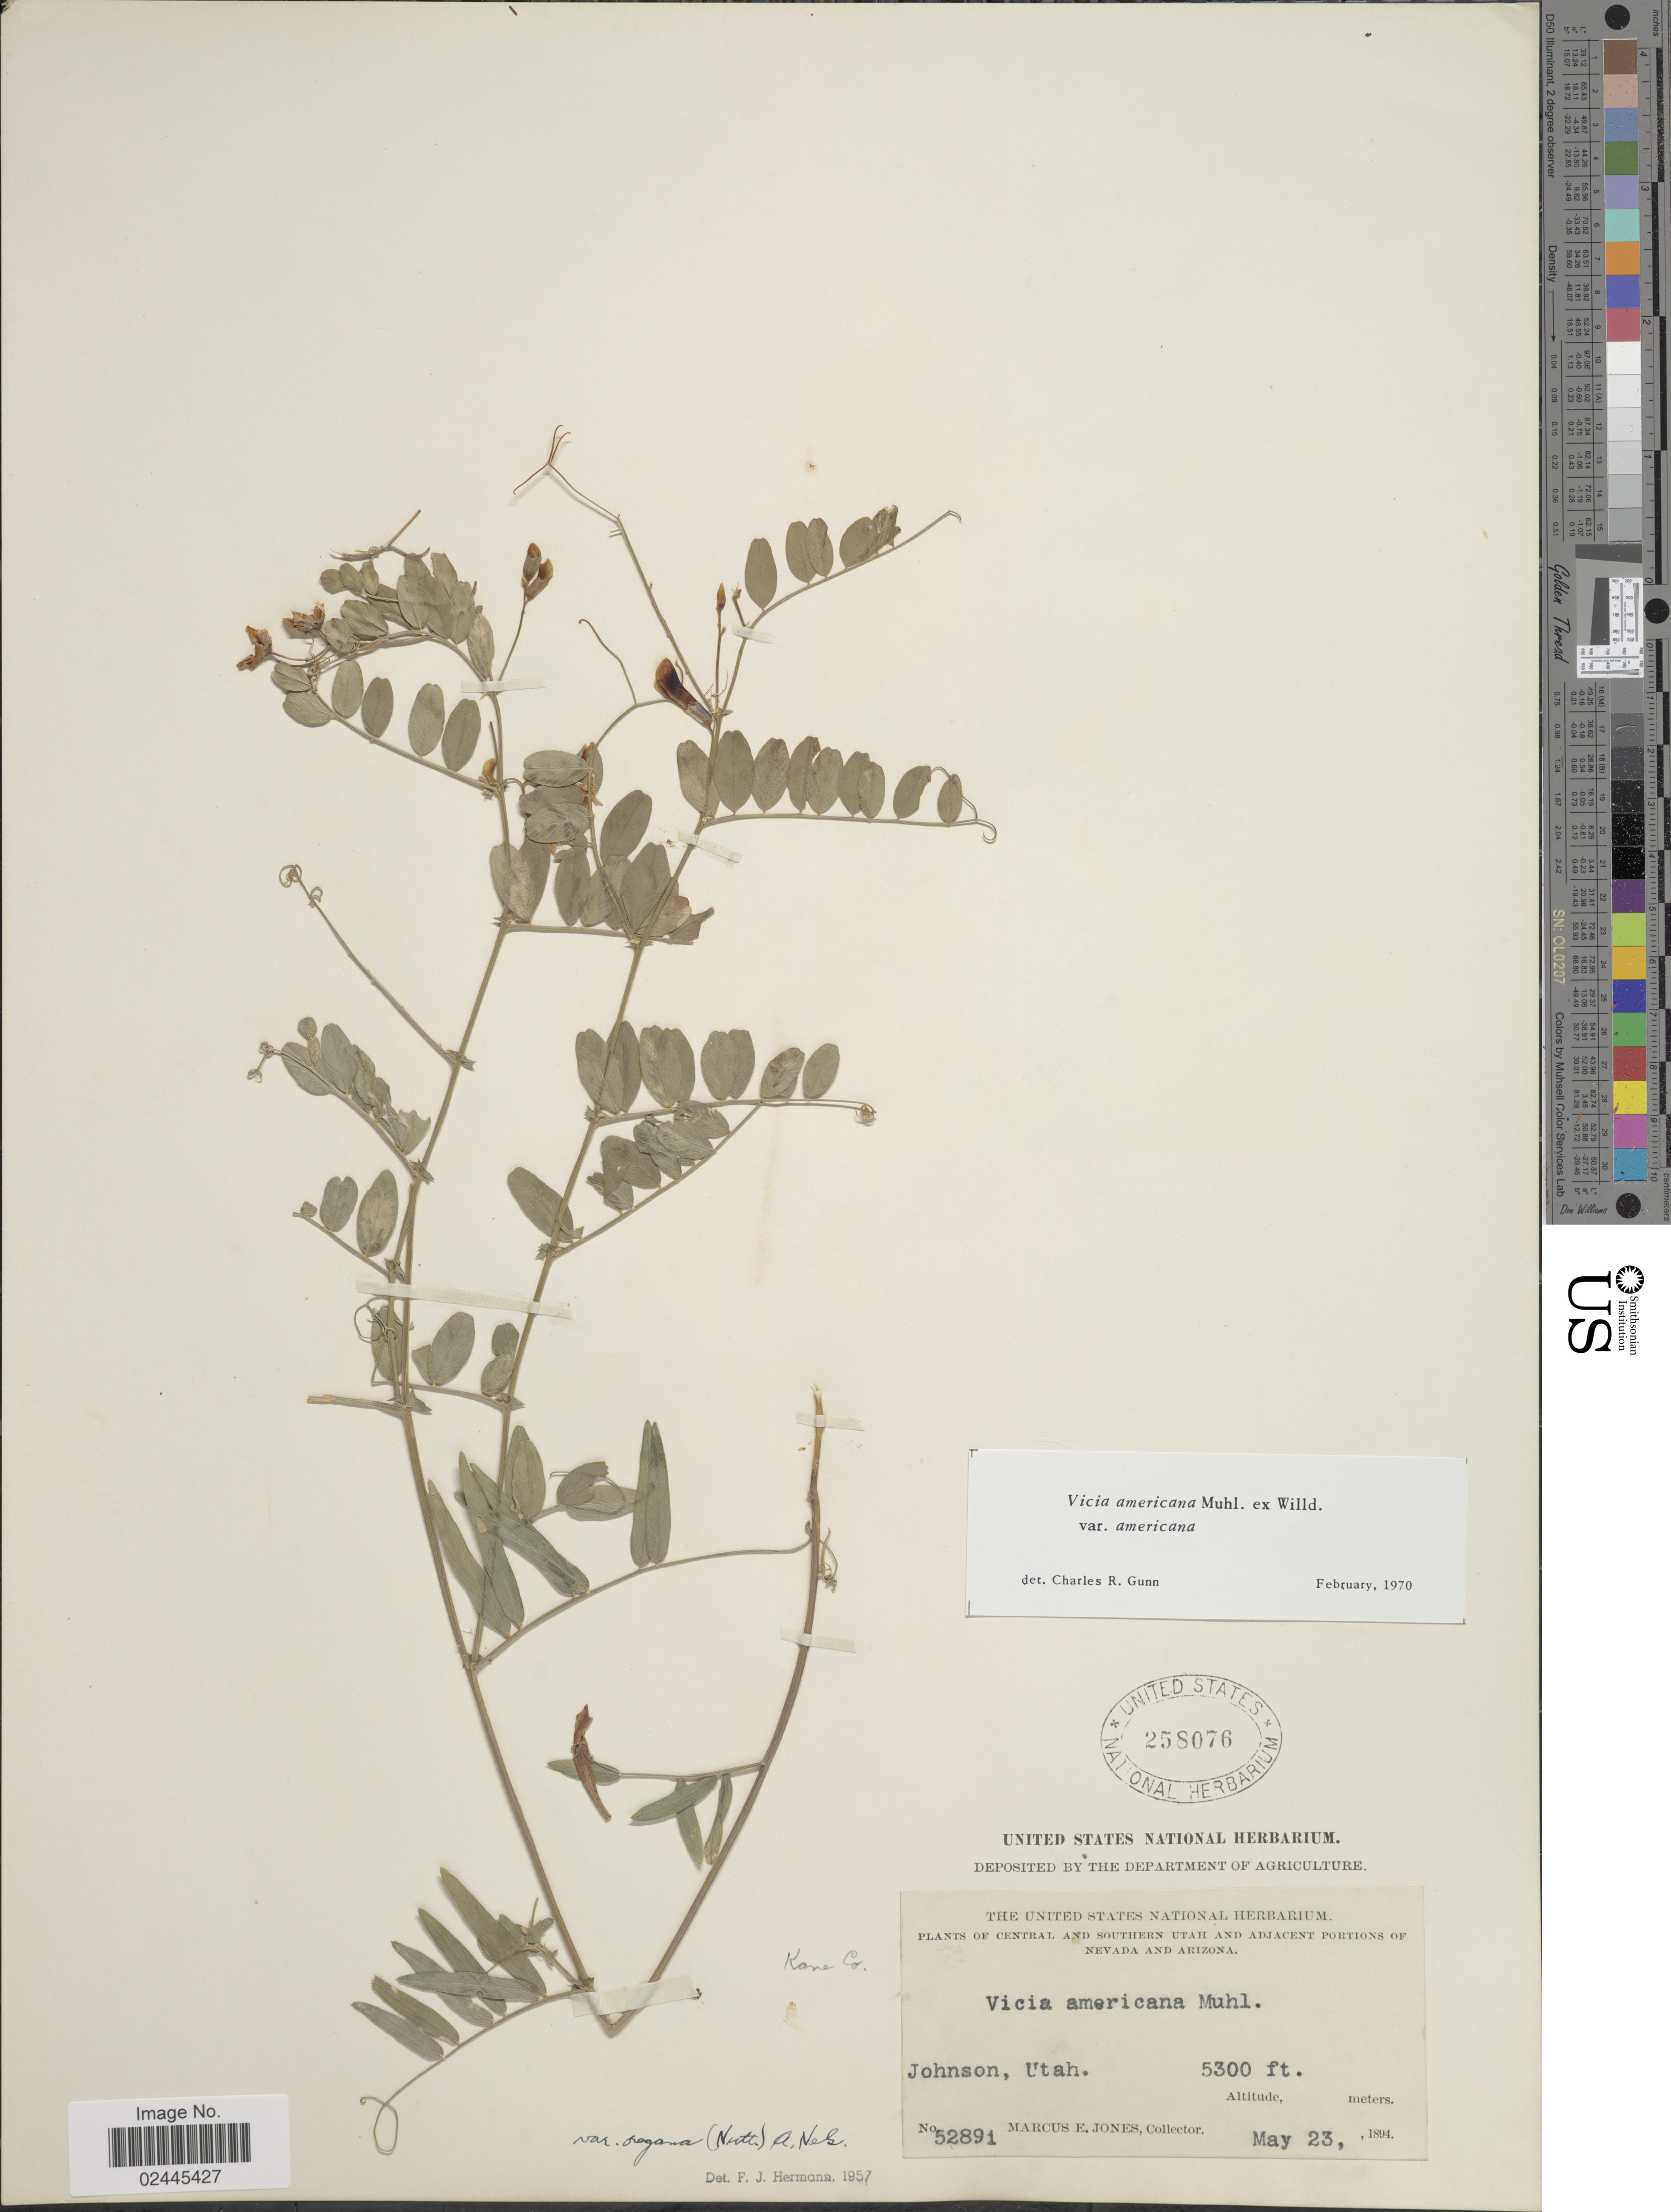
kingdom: Plantae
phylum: Tracheophyta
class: Magnoliopsida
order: Fabales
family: Fabaceae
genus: Vicia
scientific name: Vicia americana var. americana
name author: Muhl. ex Willd.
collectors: M. E. Jones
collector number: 5289i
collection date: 1894-05-23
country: United States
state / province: Utah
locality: Johnson, Utah. Kane Co.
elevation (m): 1615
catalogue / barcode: US 258076